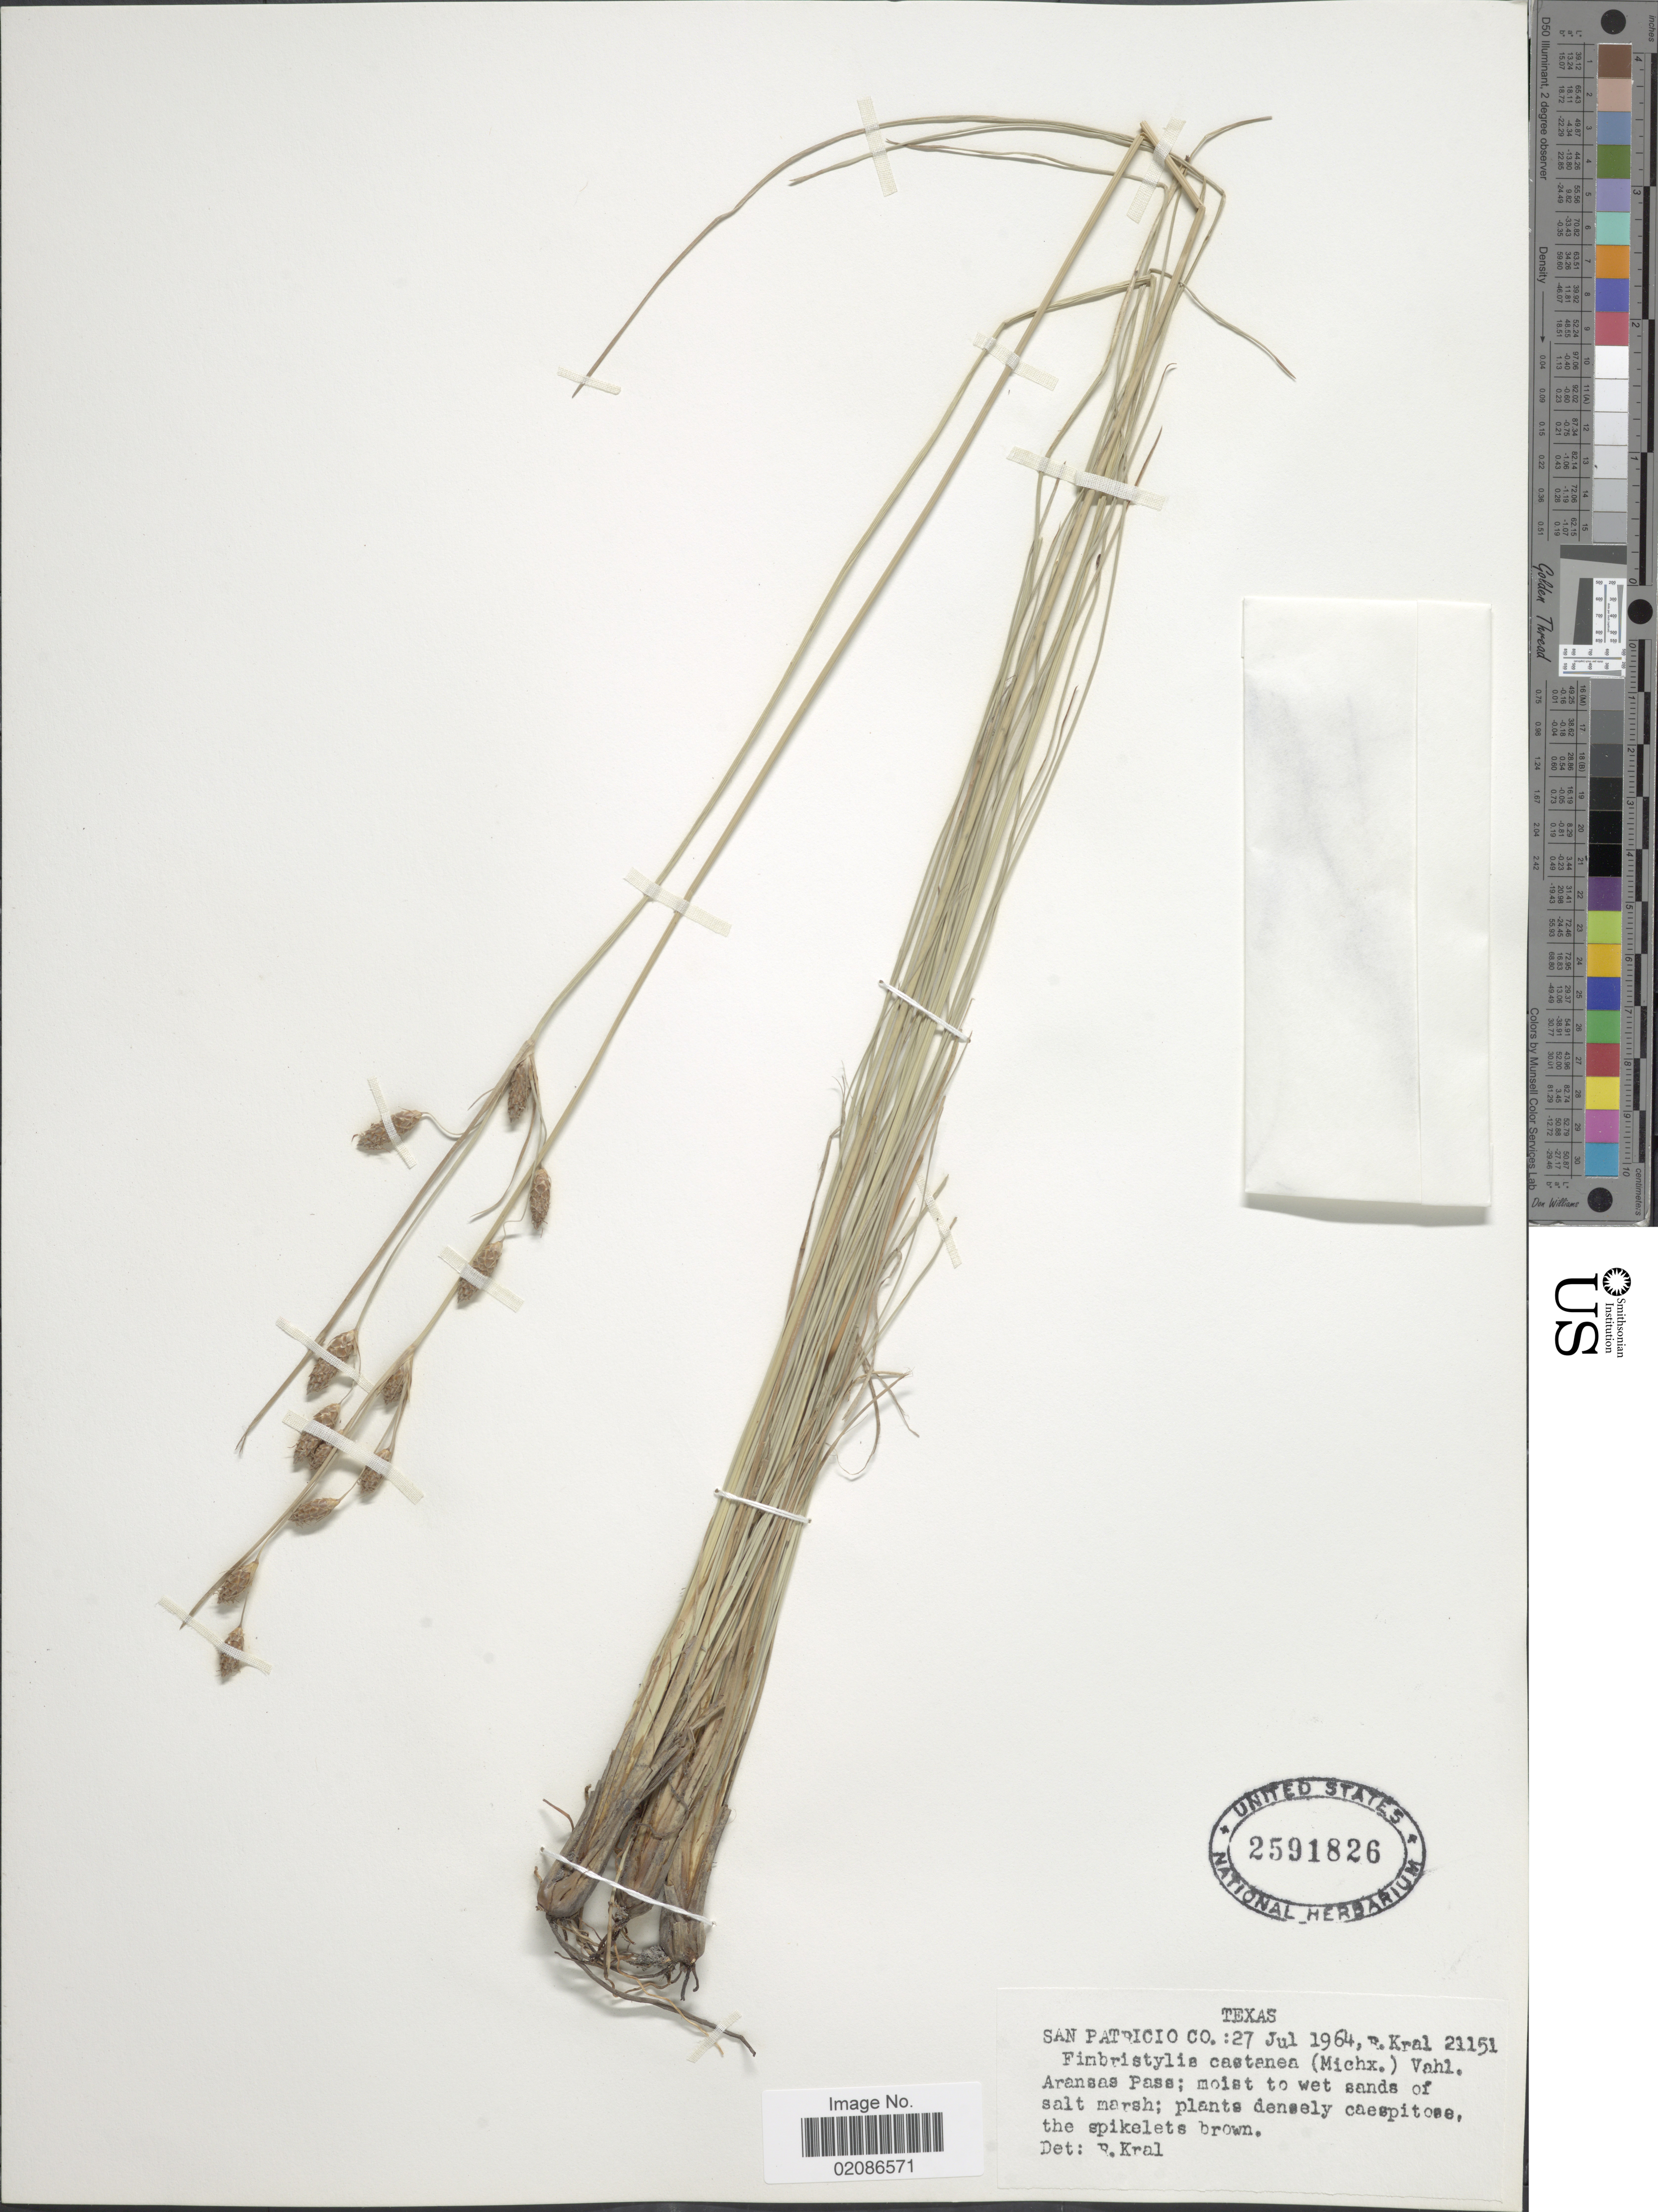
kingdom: Plantae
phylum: Tracheophyta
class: Liliopsida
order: Poales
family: Cyperaceae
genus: Fimbristylis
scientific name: Fimbristylis castanea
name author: (Michx.) Vahl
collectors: R. Kral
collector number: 21151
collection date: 1964-07-27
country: United States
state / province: Texas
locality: San Patricio Co; Aransas Pass; moist to wet sands of alt marsh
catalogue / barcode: US 2591826